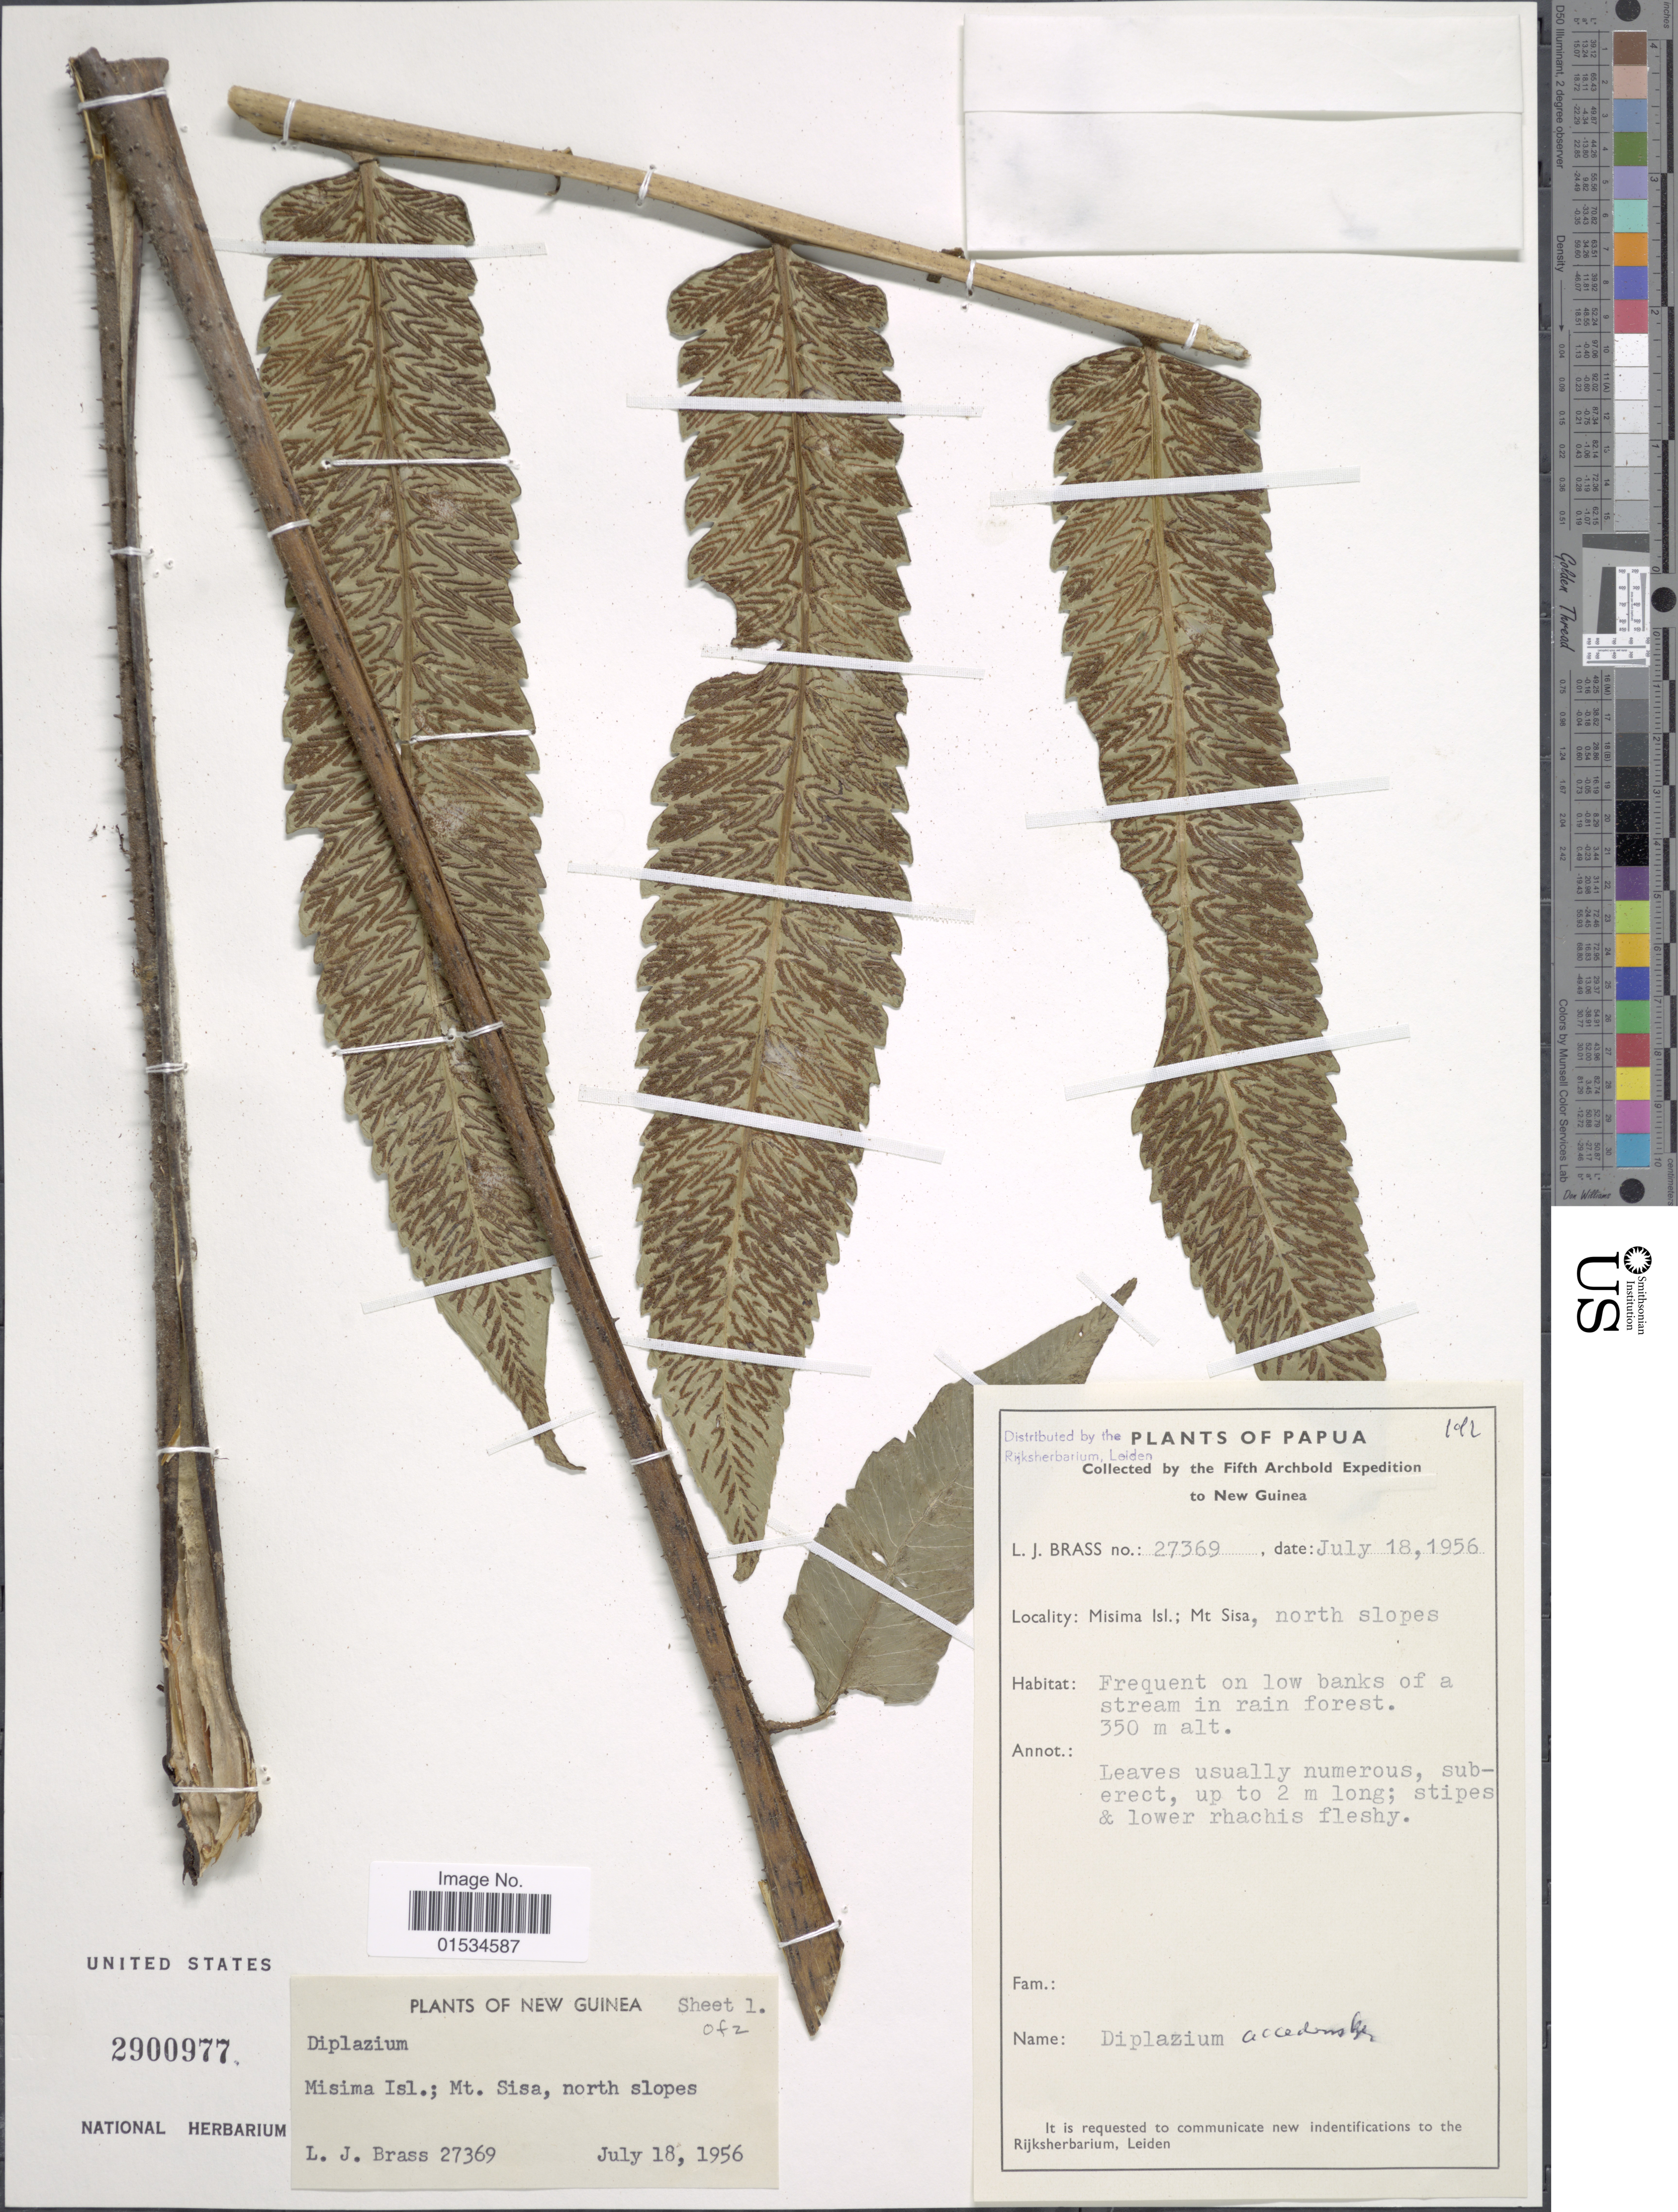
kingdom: Plantae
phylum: Tracheophyta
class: Polypodiopsida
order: Polypodiales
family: Athyriaceae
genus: Diplazium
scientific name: Diplazium accendens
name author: Blume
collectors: L. J. Brass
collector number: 27369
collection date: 1956-07-18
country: Papua New Guinea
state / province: Milne Bay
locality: Misima Isl, : Mt Sisa, North slopes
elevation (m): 350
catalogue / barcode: US 2900977